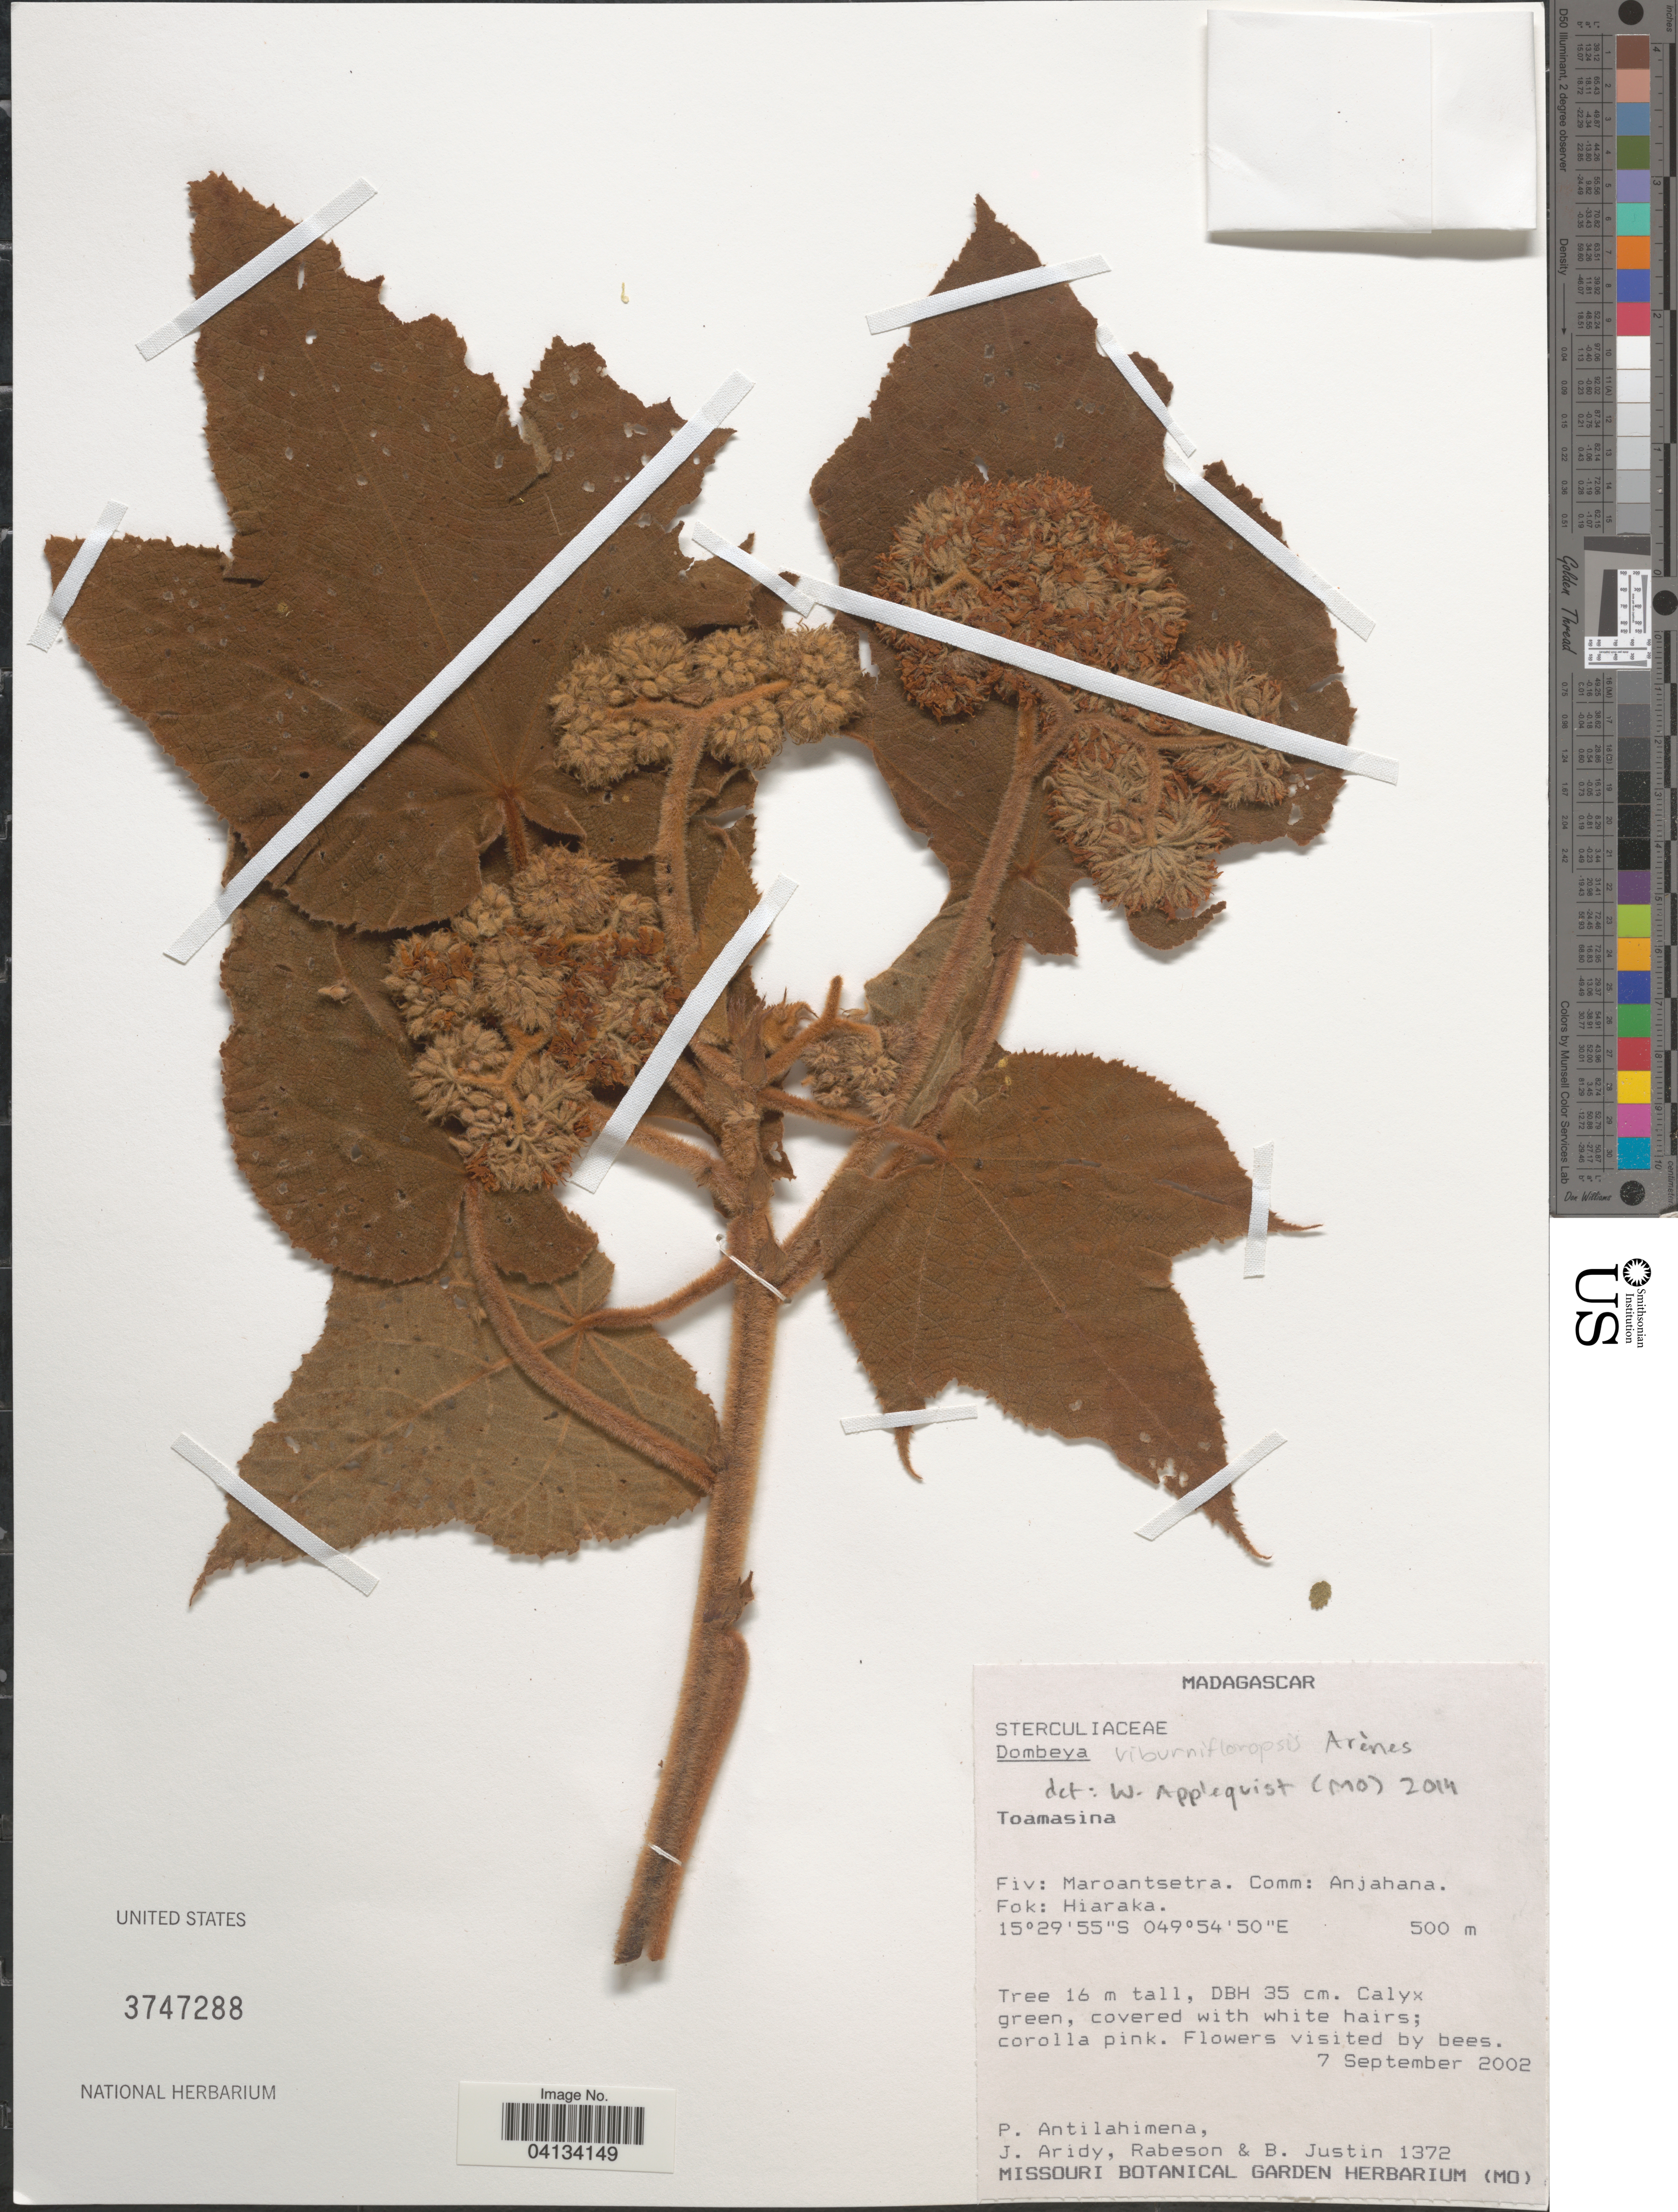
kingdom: Plantae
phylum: Tracheophyta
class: Magnoliopsida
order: Malvales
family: Malvaceae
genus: Dombeya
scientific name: Dombeya mollis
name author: Hook.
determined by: Jourdain-Fievet, L.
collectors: P. Antilahimena, J. Aridy, Rabeson & B. Justin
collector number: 1372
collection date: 2002-09-07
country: Madagascar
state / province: Analanjirofo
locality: Fiv: Maroantsetra. Comm: Anjahana. Fok: Hiaraka.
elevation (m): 500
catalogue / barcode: US 3747288